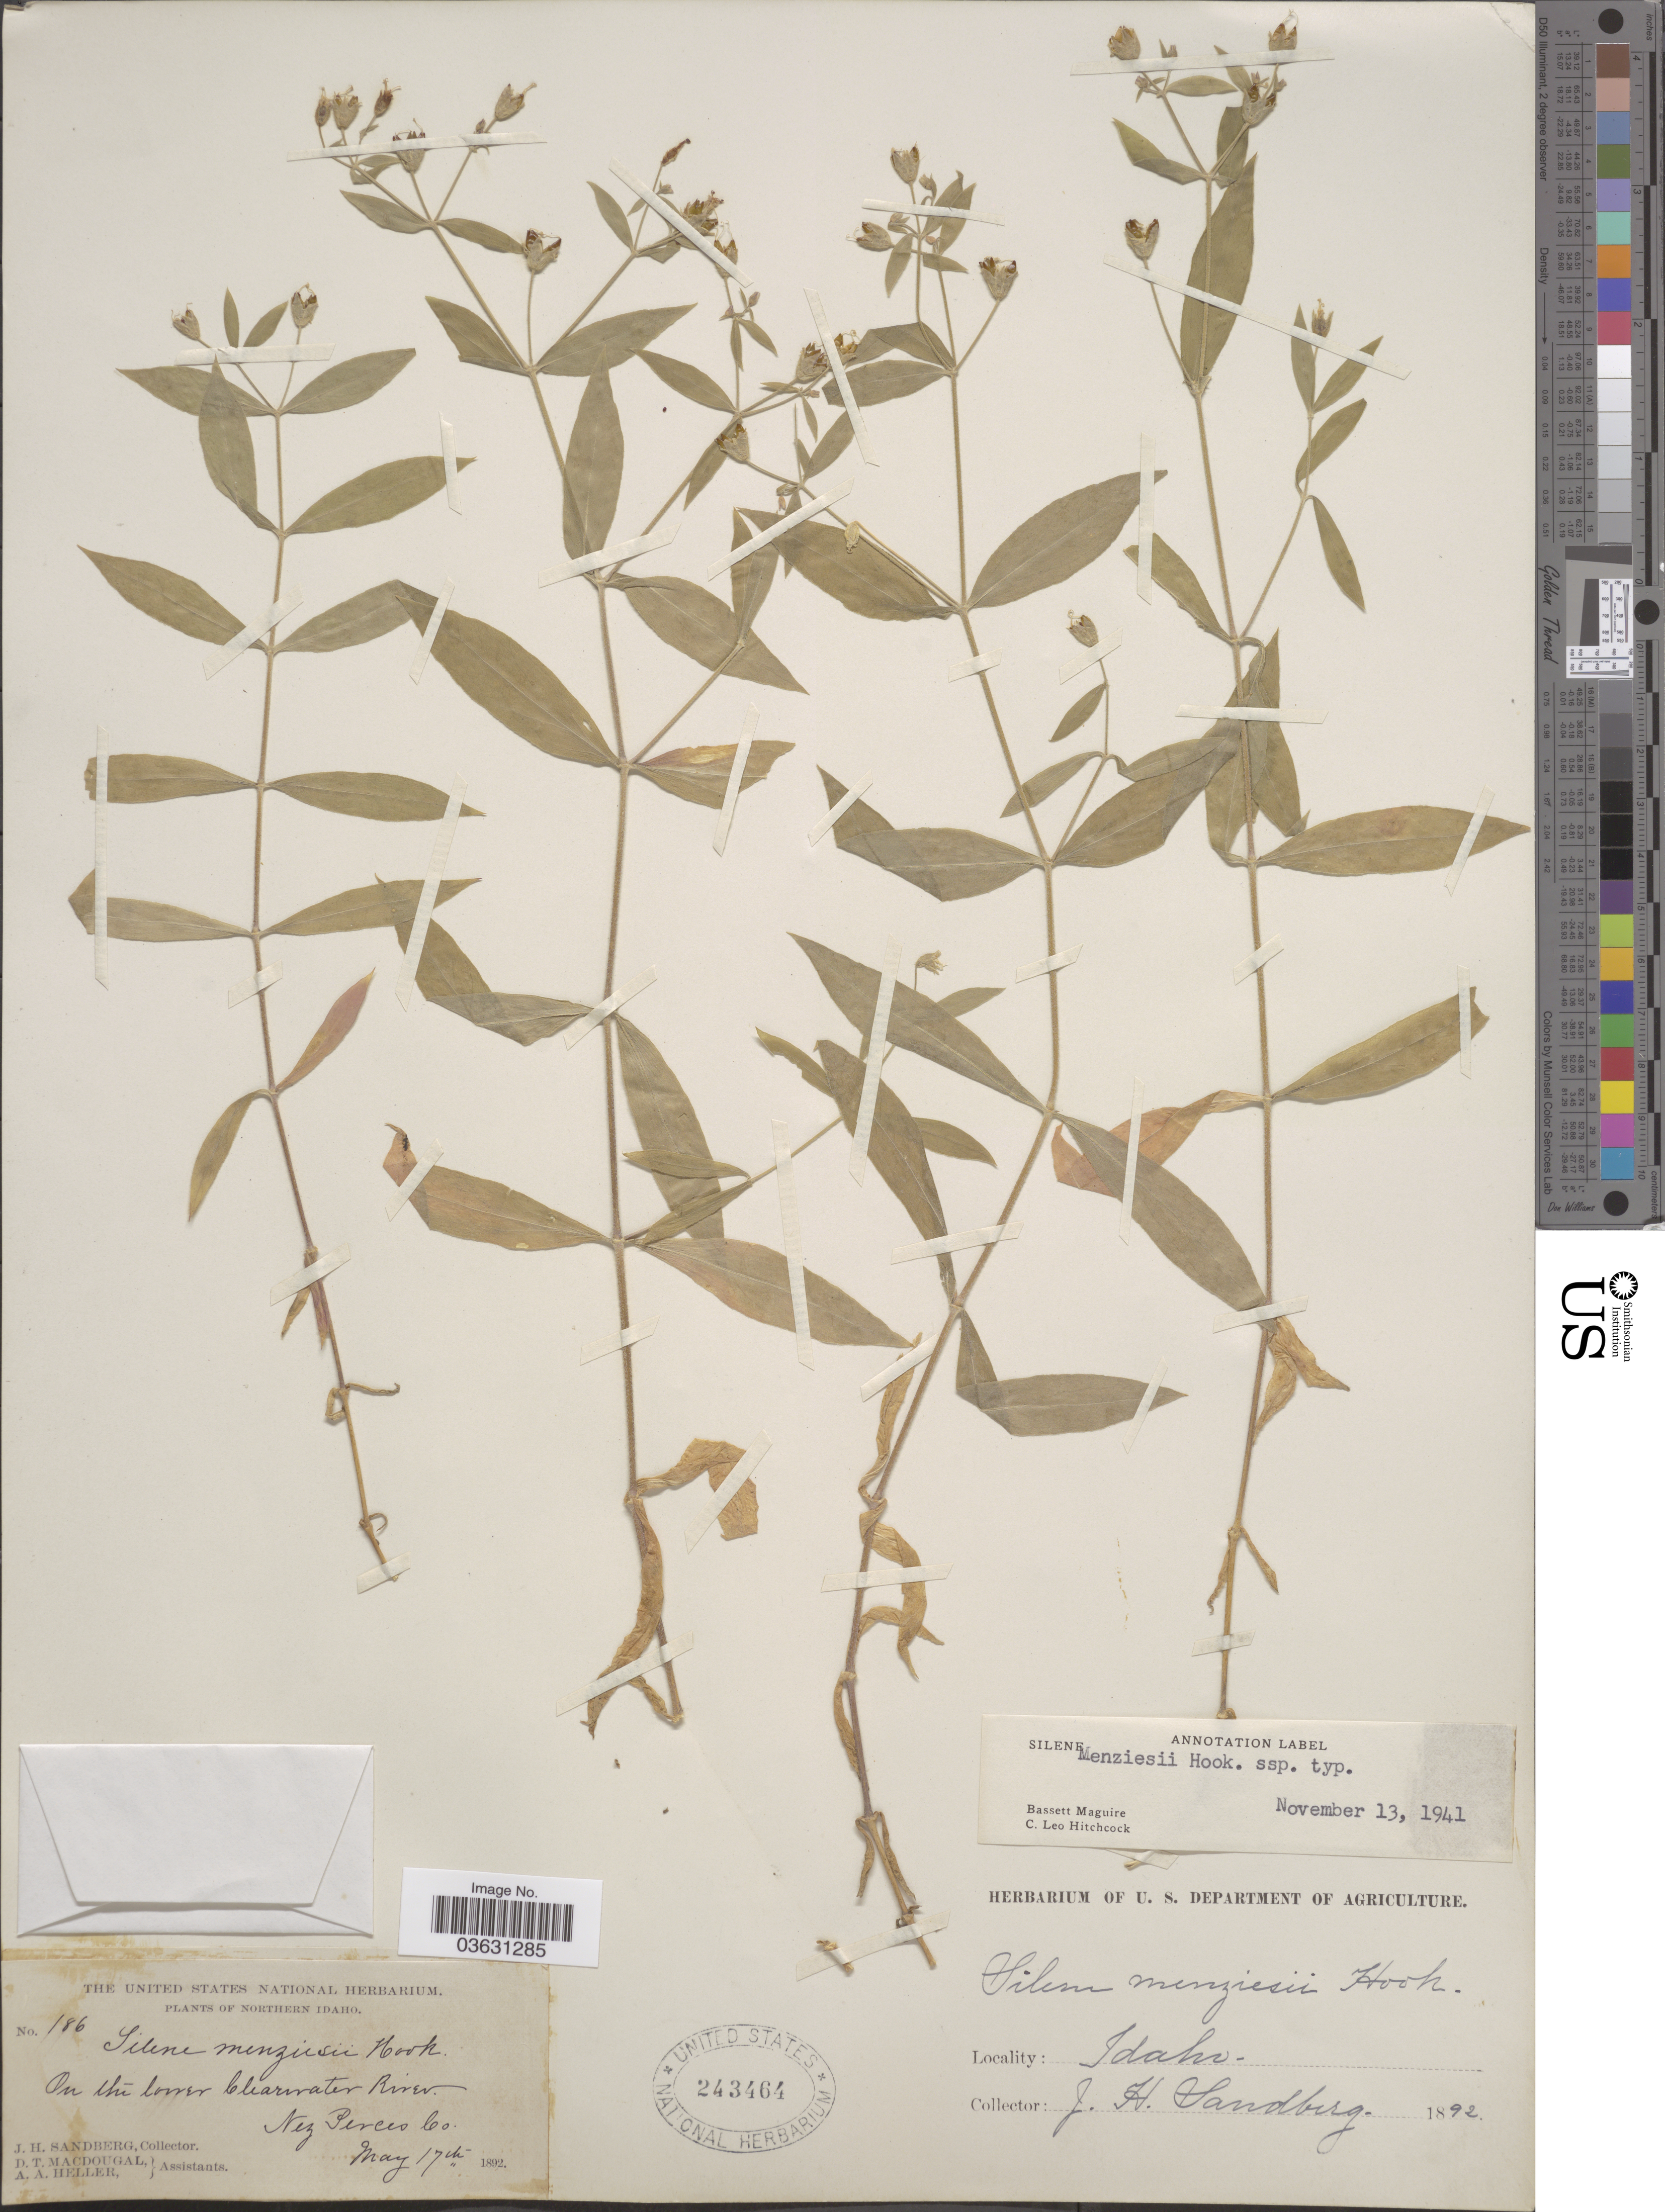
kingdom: Plantae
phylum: Tracheophyta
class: Magnoliopsida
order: Caryophyllales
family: Caryophyllaceae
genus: Silene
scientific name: Silene menziesii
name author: Hook.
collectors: J. H. Sandberg, D. T. MacDougal & A. A. Heller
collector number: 186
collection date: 1892-05-17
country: United States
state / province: Idaho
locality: On the lower Clearwater River. Nez Perces Co.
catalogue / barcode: US 243464